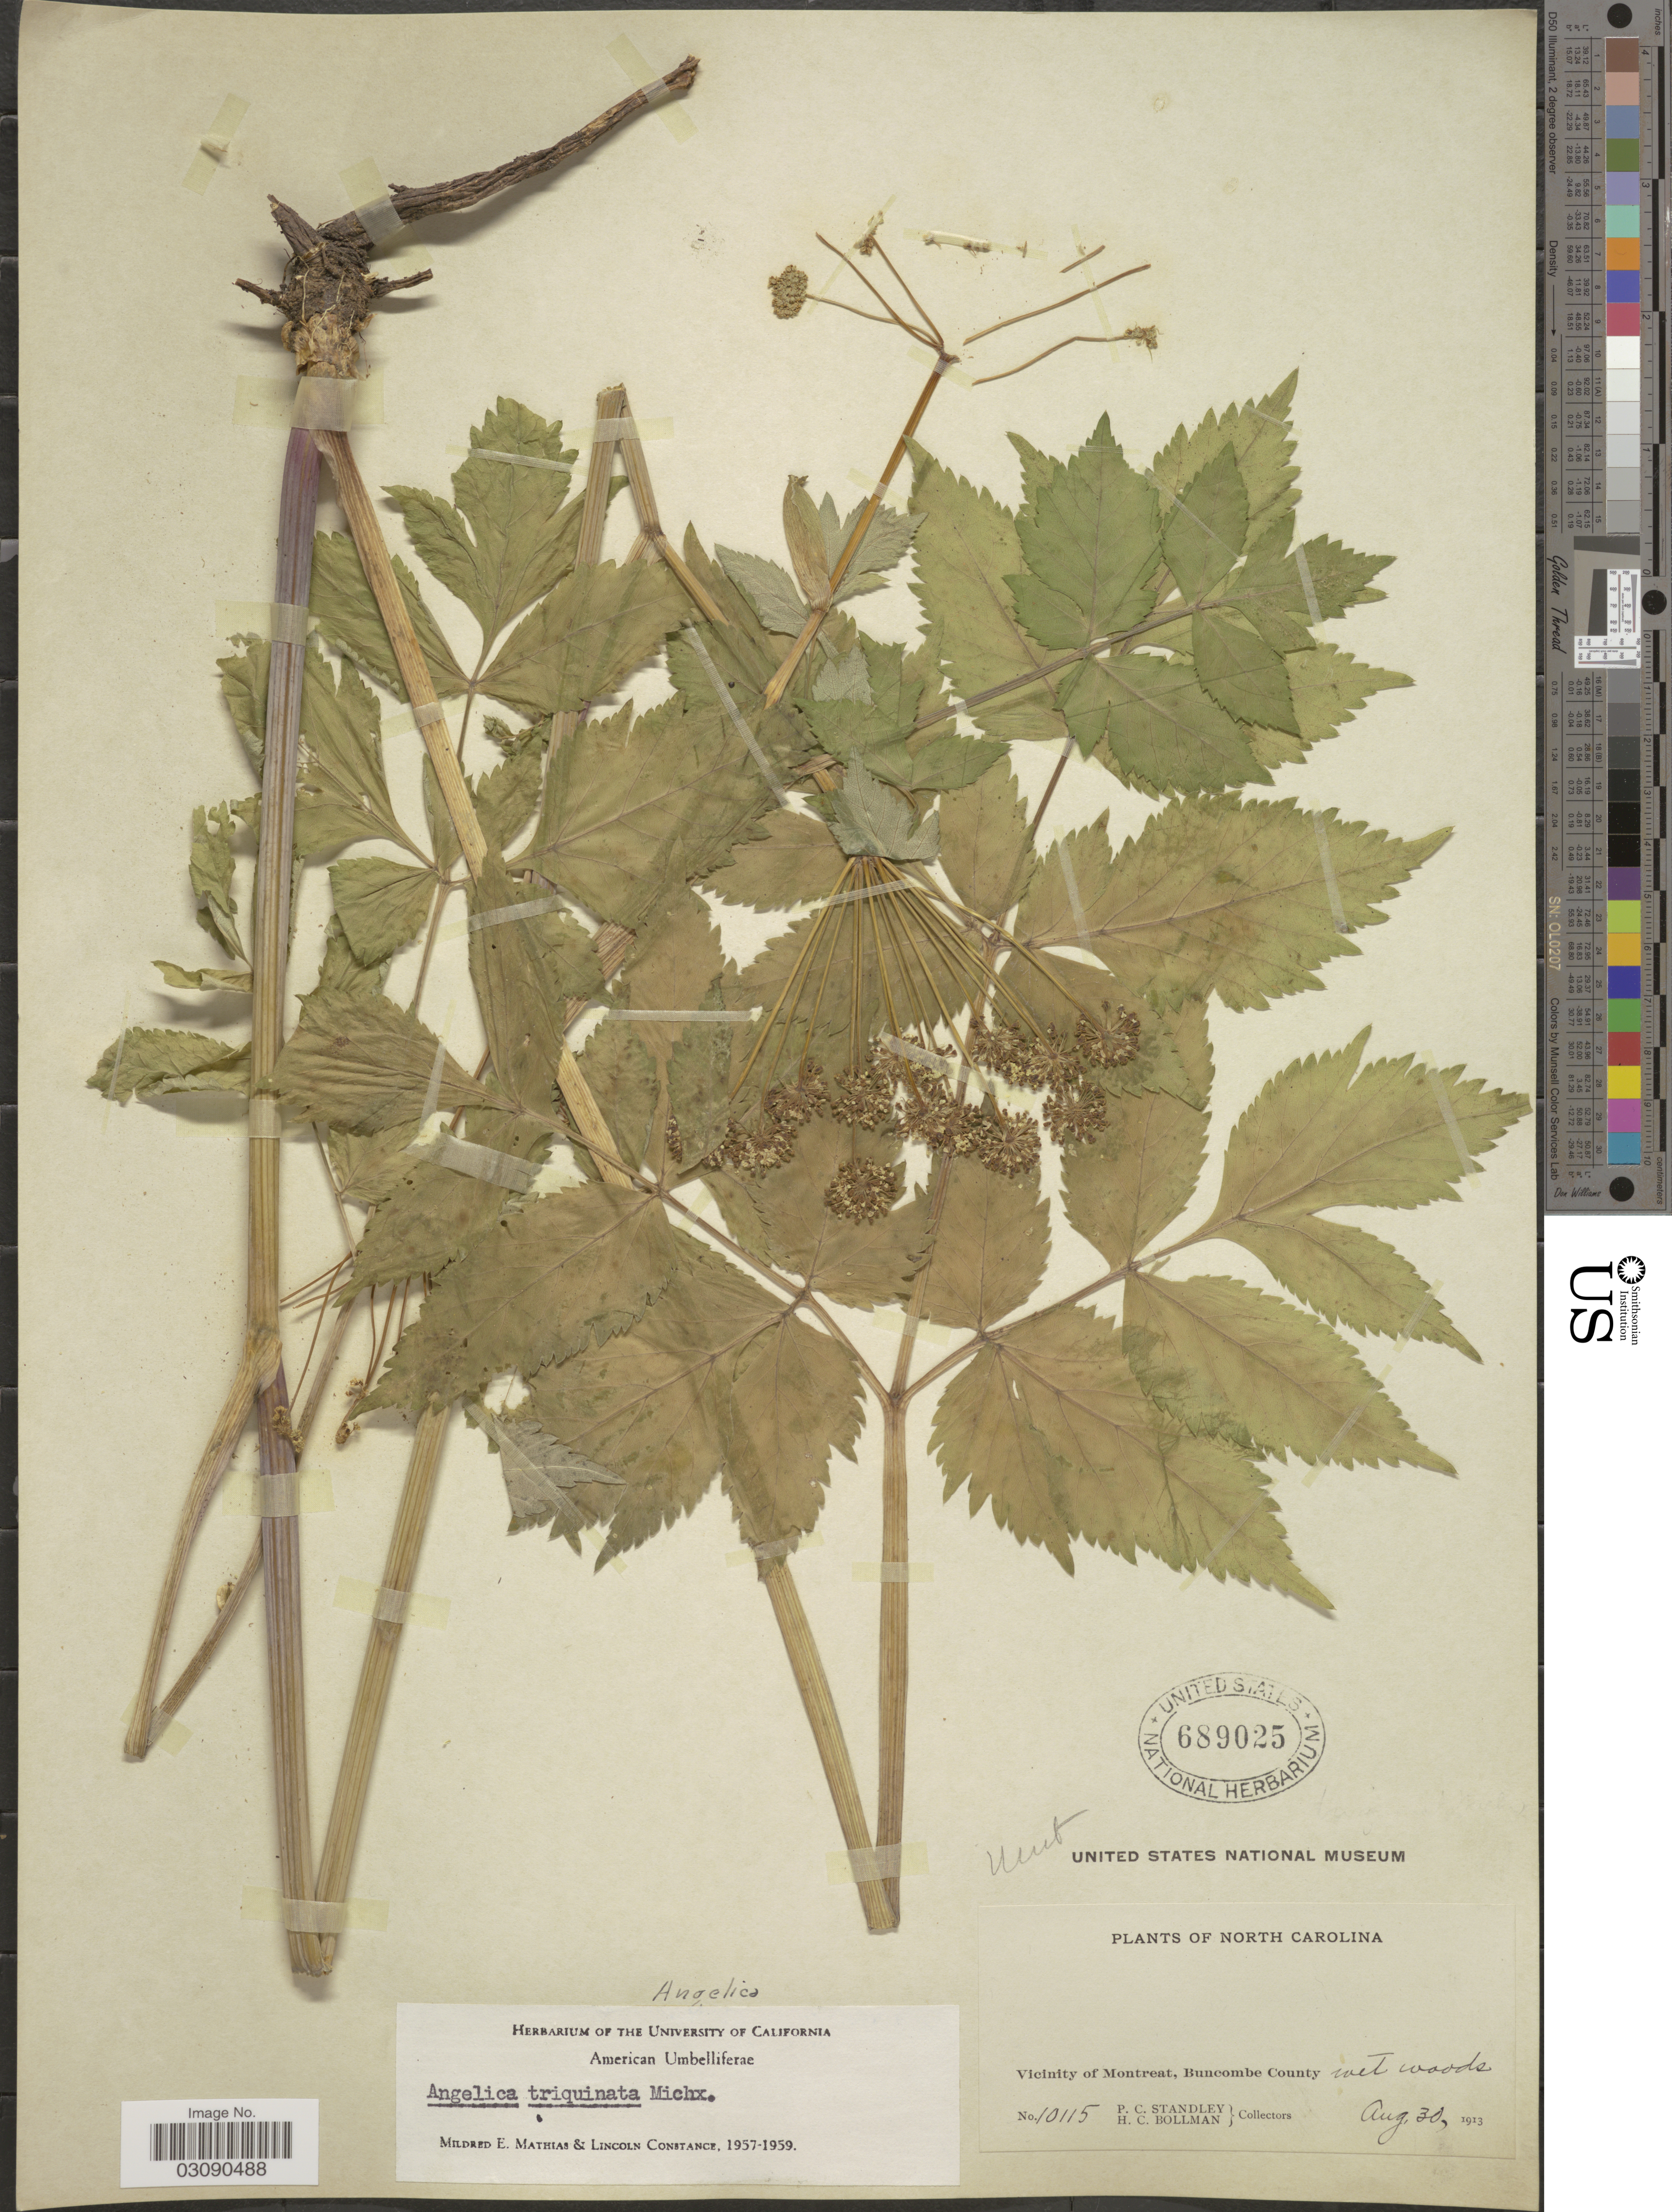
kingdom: Plantae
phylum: Tracheophyta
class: Magnoliopsida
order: Apiales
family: Apiaceae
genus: Angelica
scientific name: Angelica triquinata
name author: Michx.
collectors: P. C. Standley & H. C. Bollman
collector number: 10115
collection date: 1913-08-30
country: United States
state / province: North Carolina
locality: Vicinity of Montreat, Bumcombe County.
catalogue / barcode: US 689025